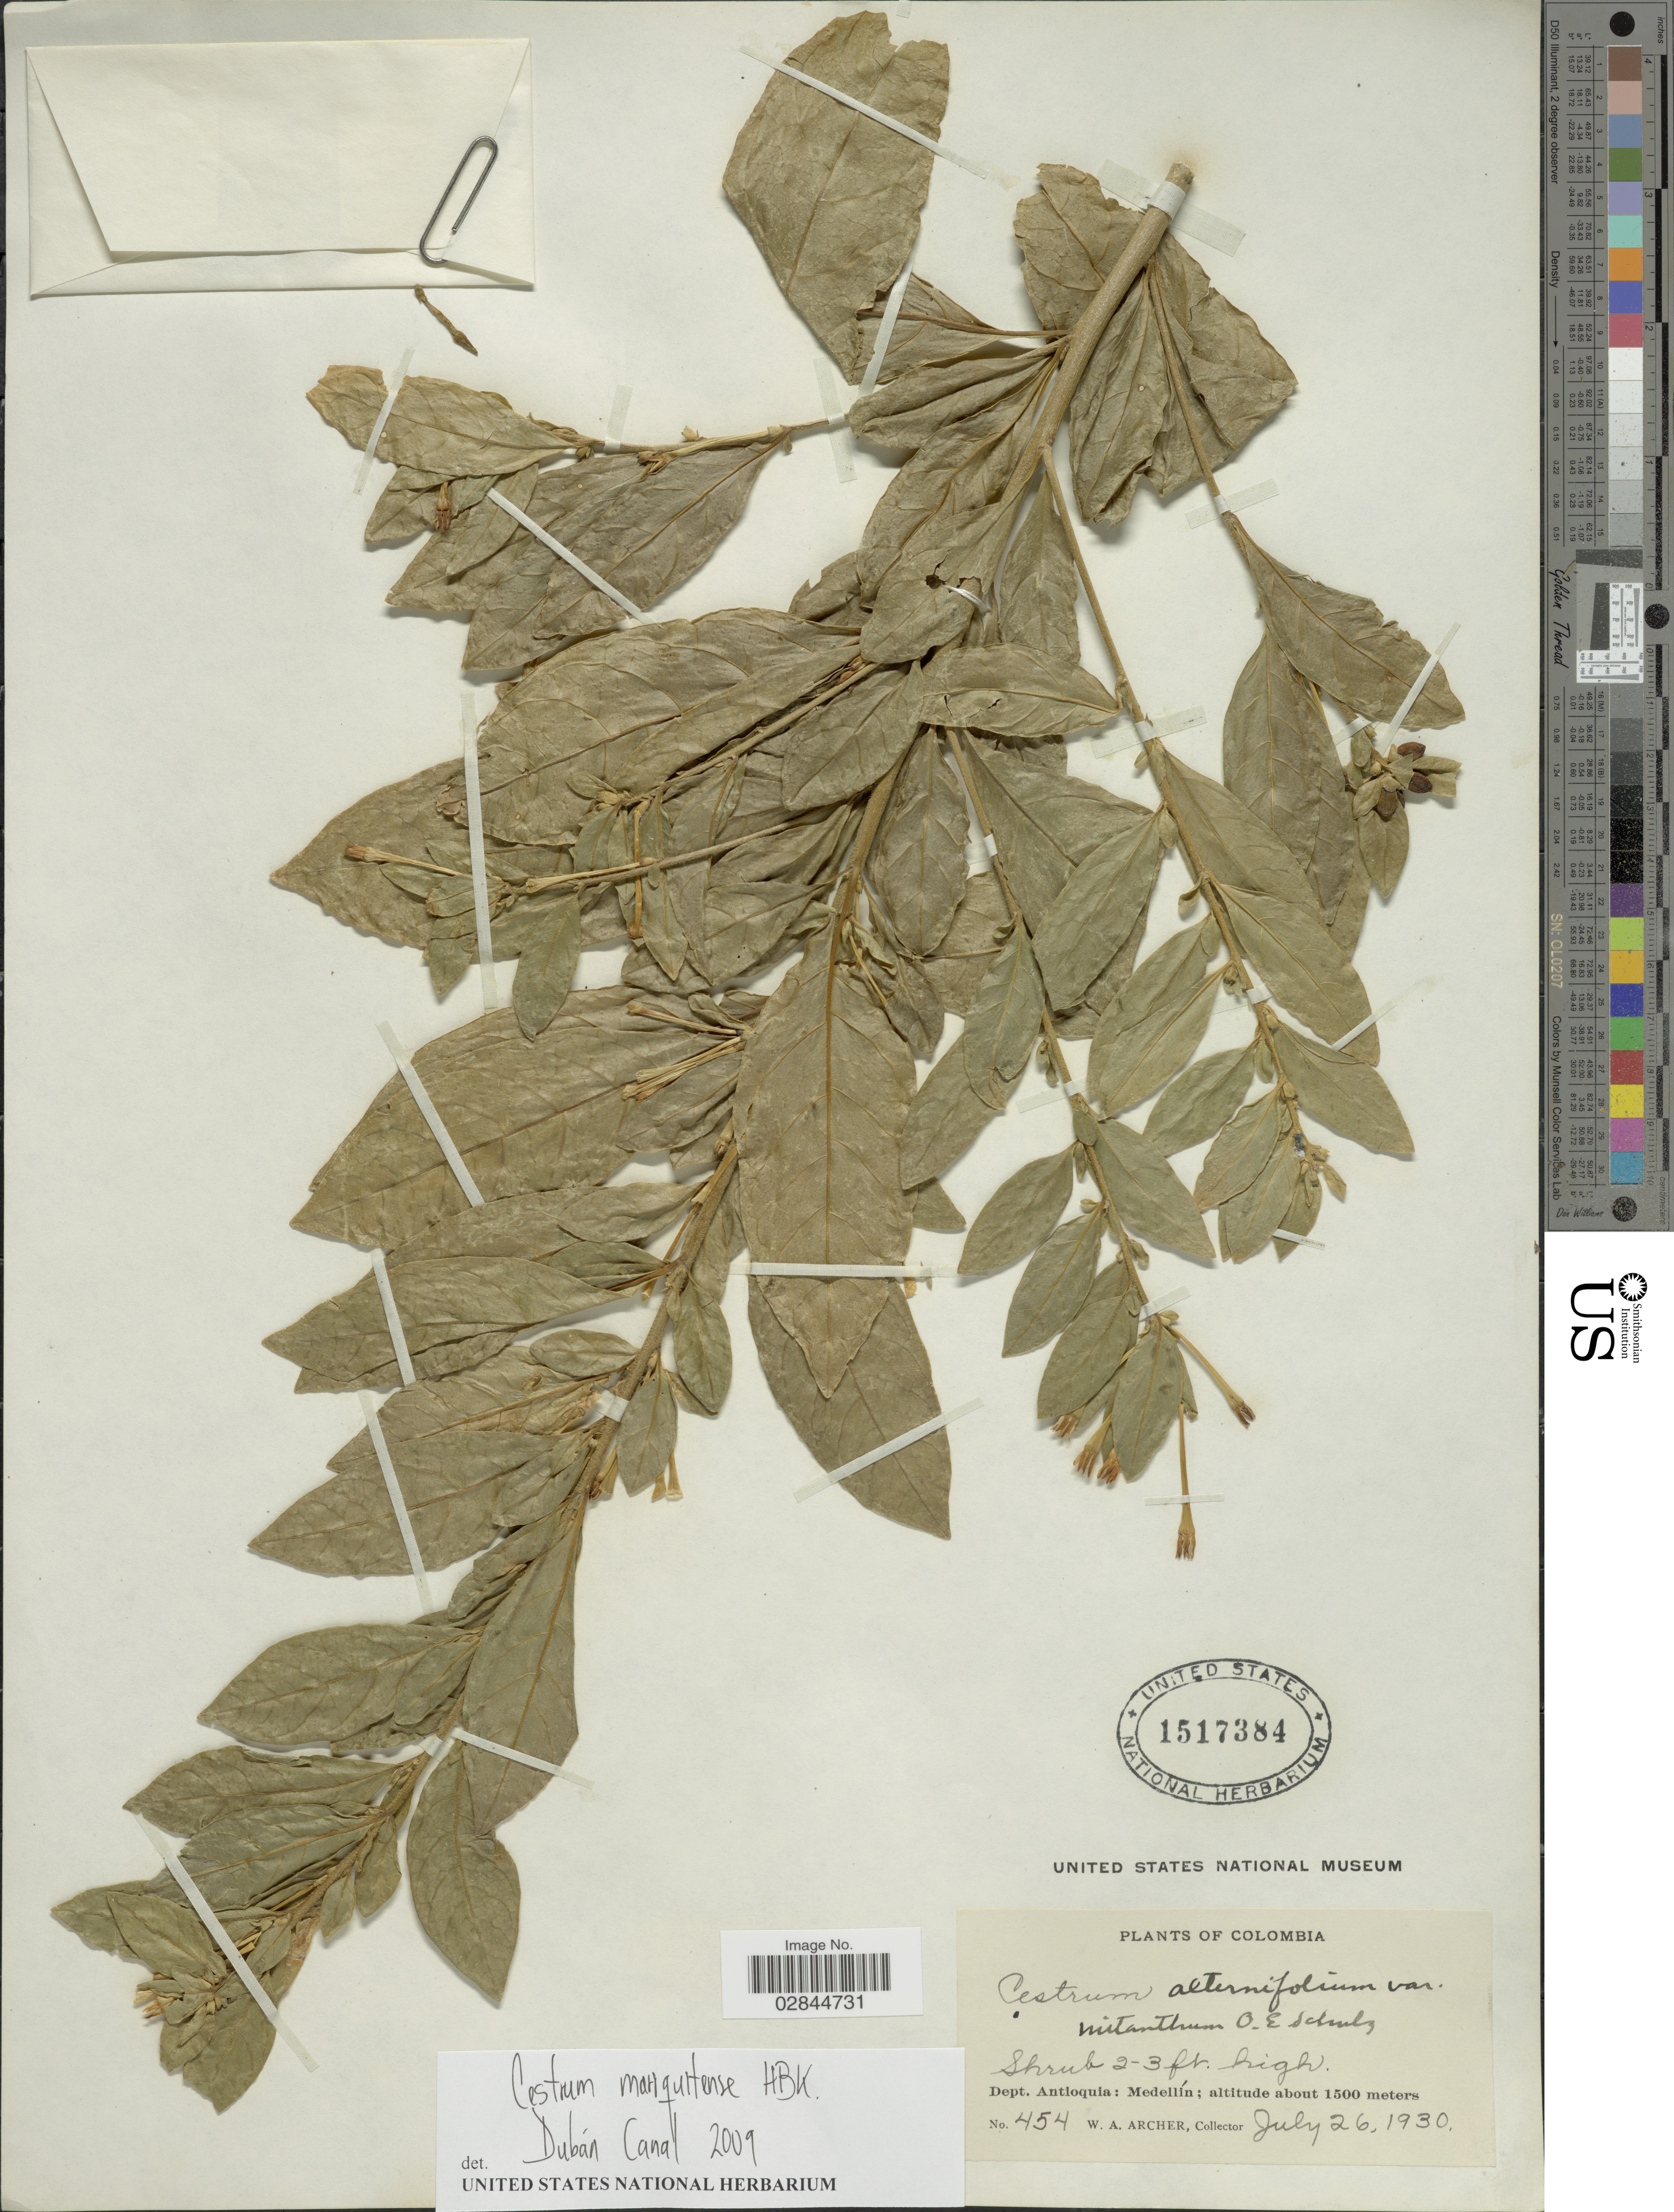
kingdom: Plantae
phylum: Tracheophyta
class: Magnoliopsida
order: Solanales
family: Solanaceae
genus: Cestrum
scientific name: Cestrum mariquitense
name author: Kunth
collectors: W. A. Archer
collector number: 454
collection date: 1930-07-26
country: Colombia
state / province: Antioquia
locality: Dept. Antioquia: Medellín.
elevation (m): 1500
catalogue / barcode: US 1517384